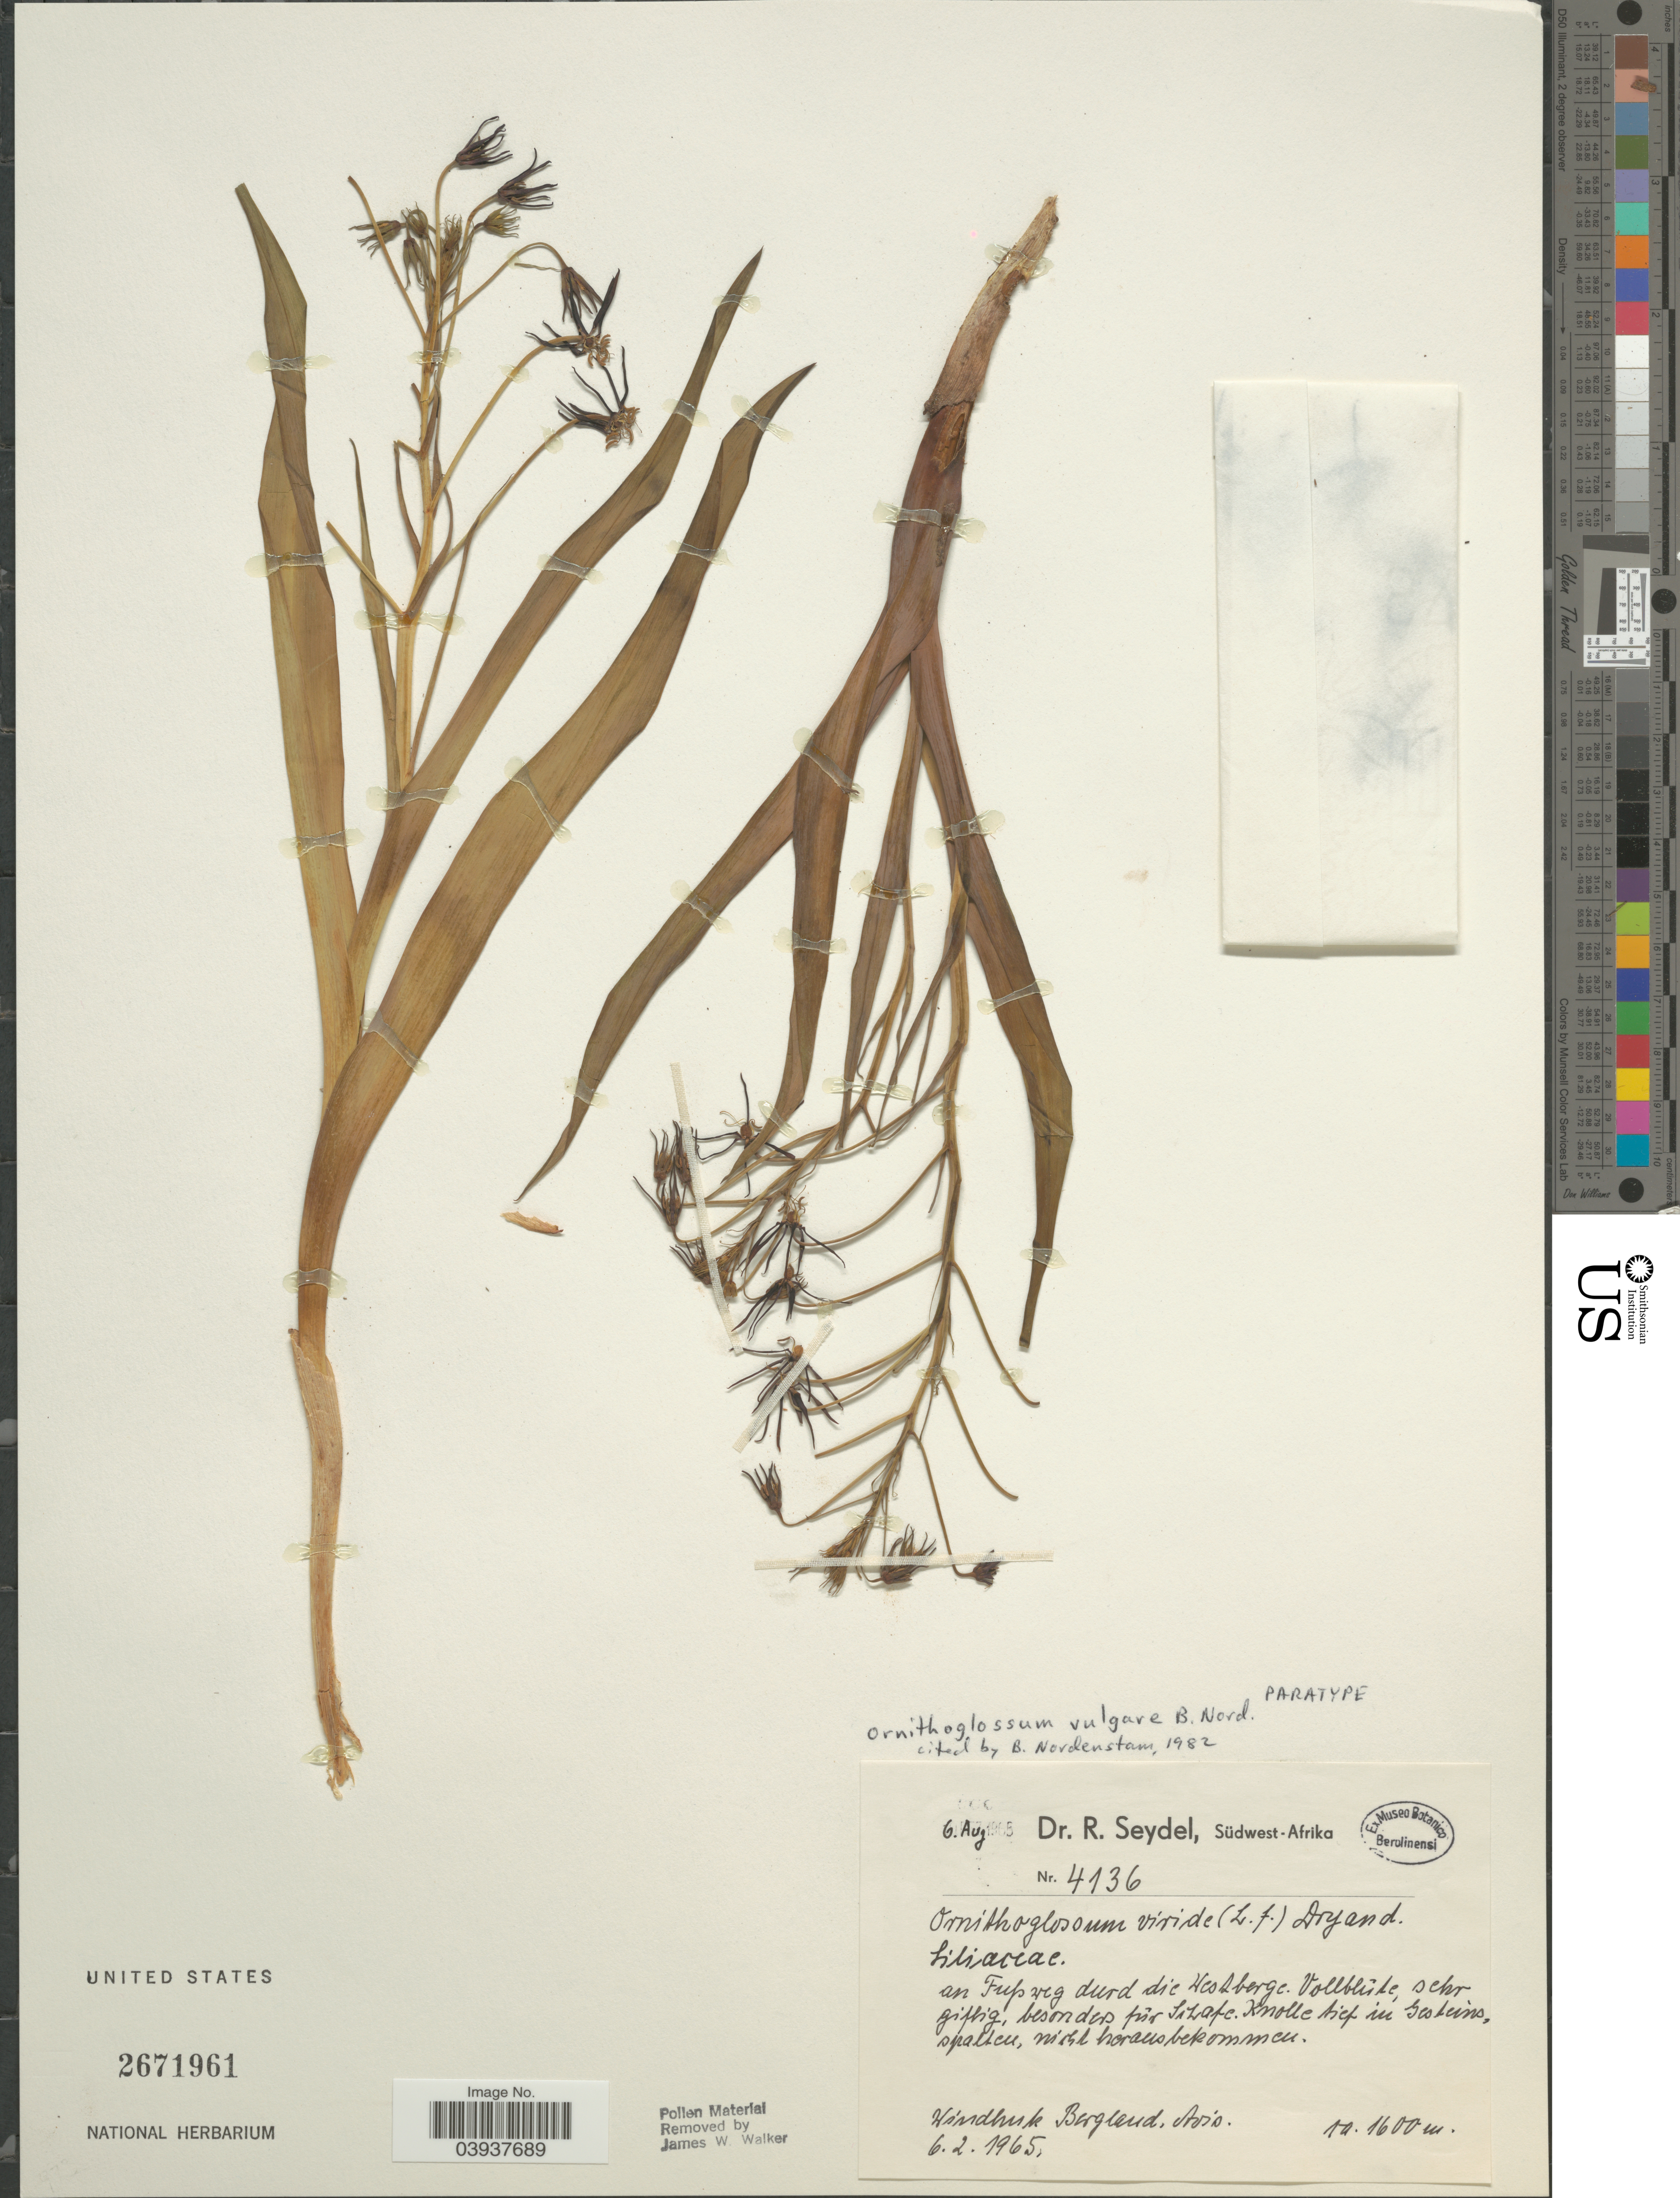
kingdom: Plantae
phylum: Tracheophyta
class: Liliopsida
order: Liliales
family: Colchicaceae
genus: Ornithoglossum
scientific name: Ornithoglossum vulgare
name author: B. Nord.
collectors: R. Seydel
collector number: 4136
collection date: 1965-02-06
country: Namibia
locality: Südwest-Afrika. Windhuk Bergland, Avis.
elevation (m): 1600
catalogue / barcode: US 2671961